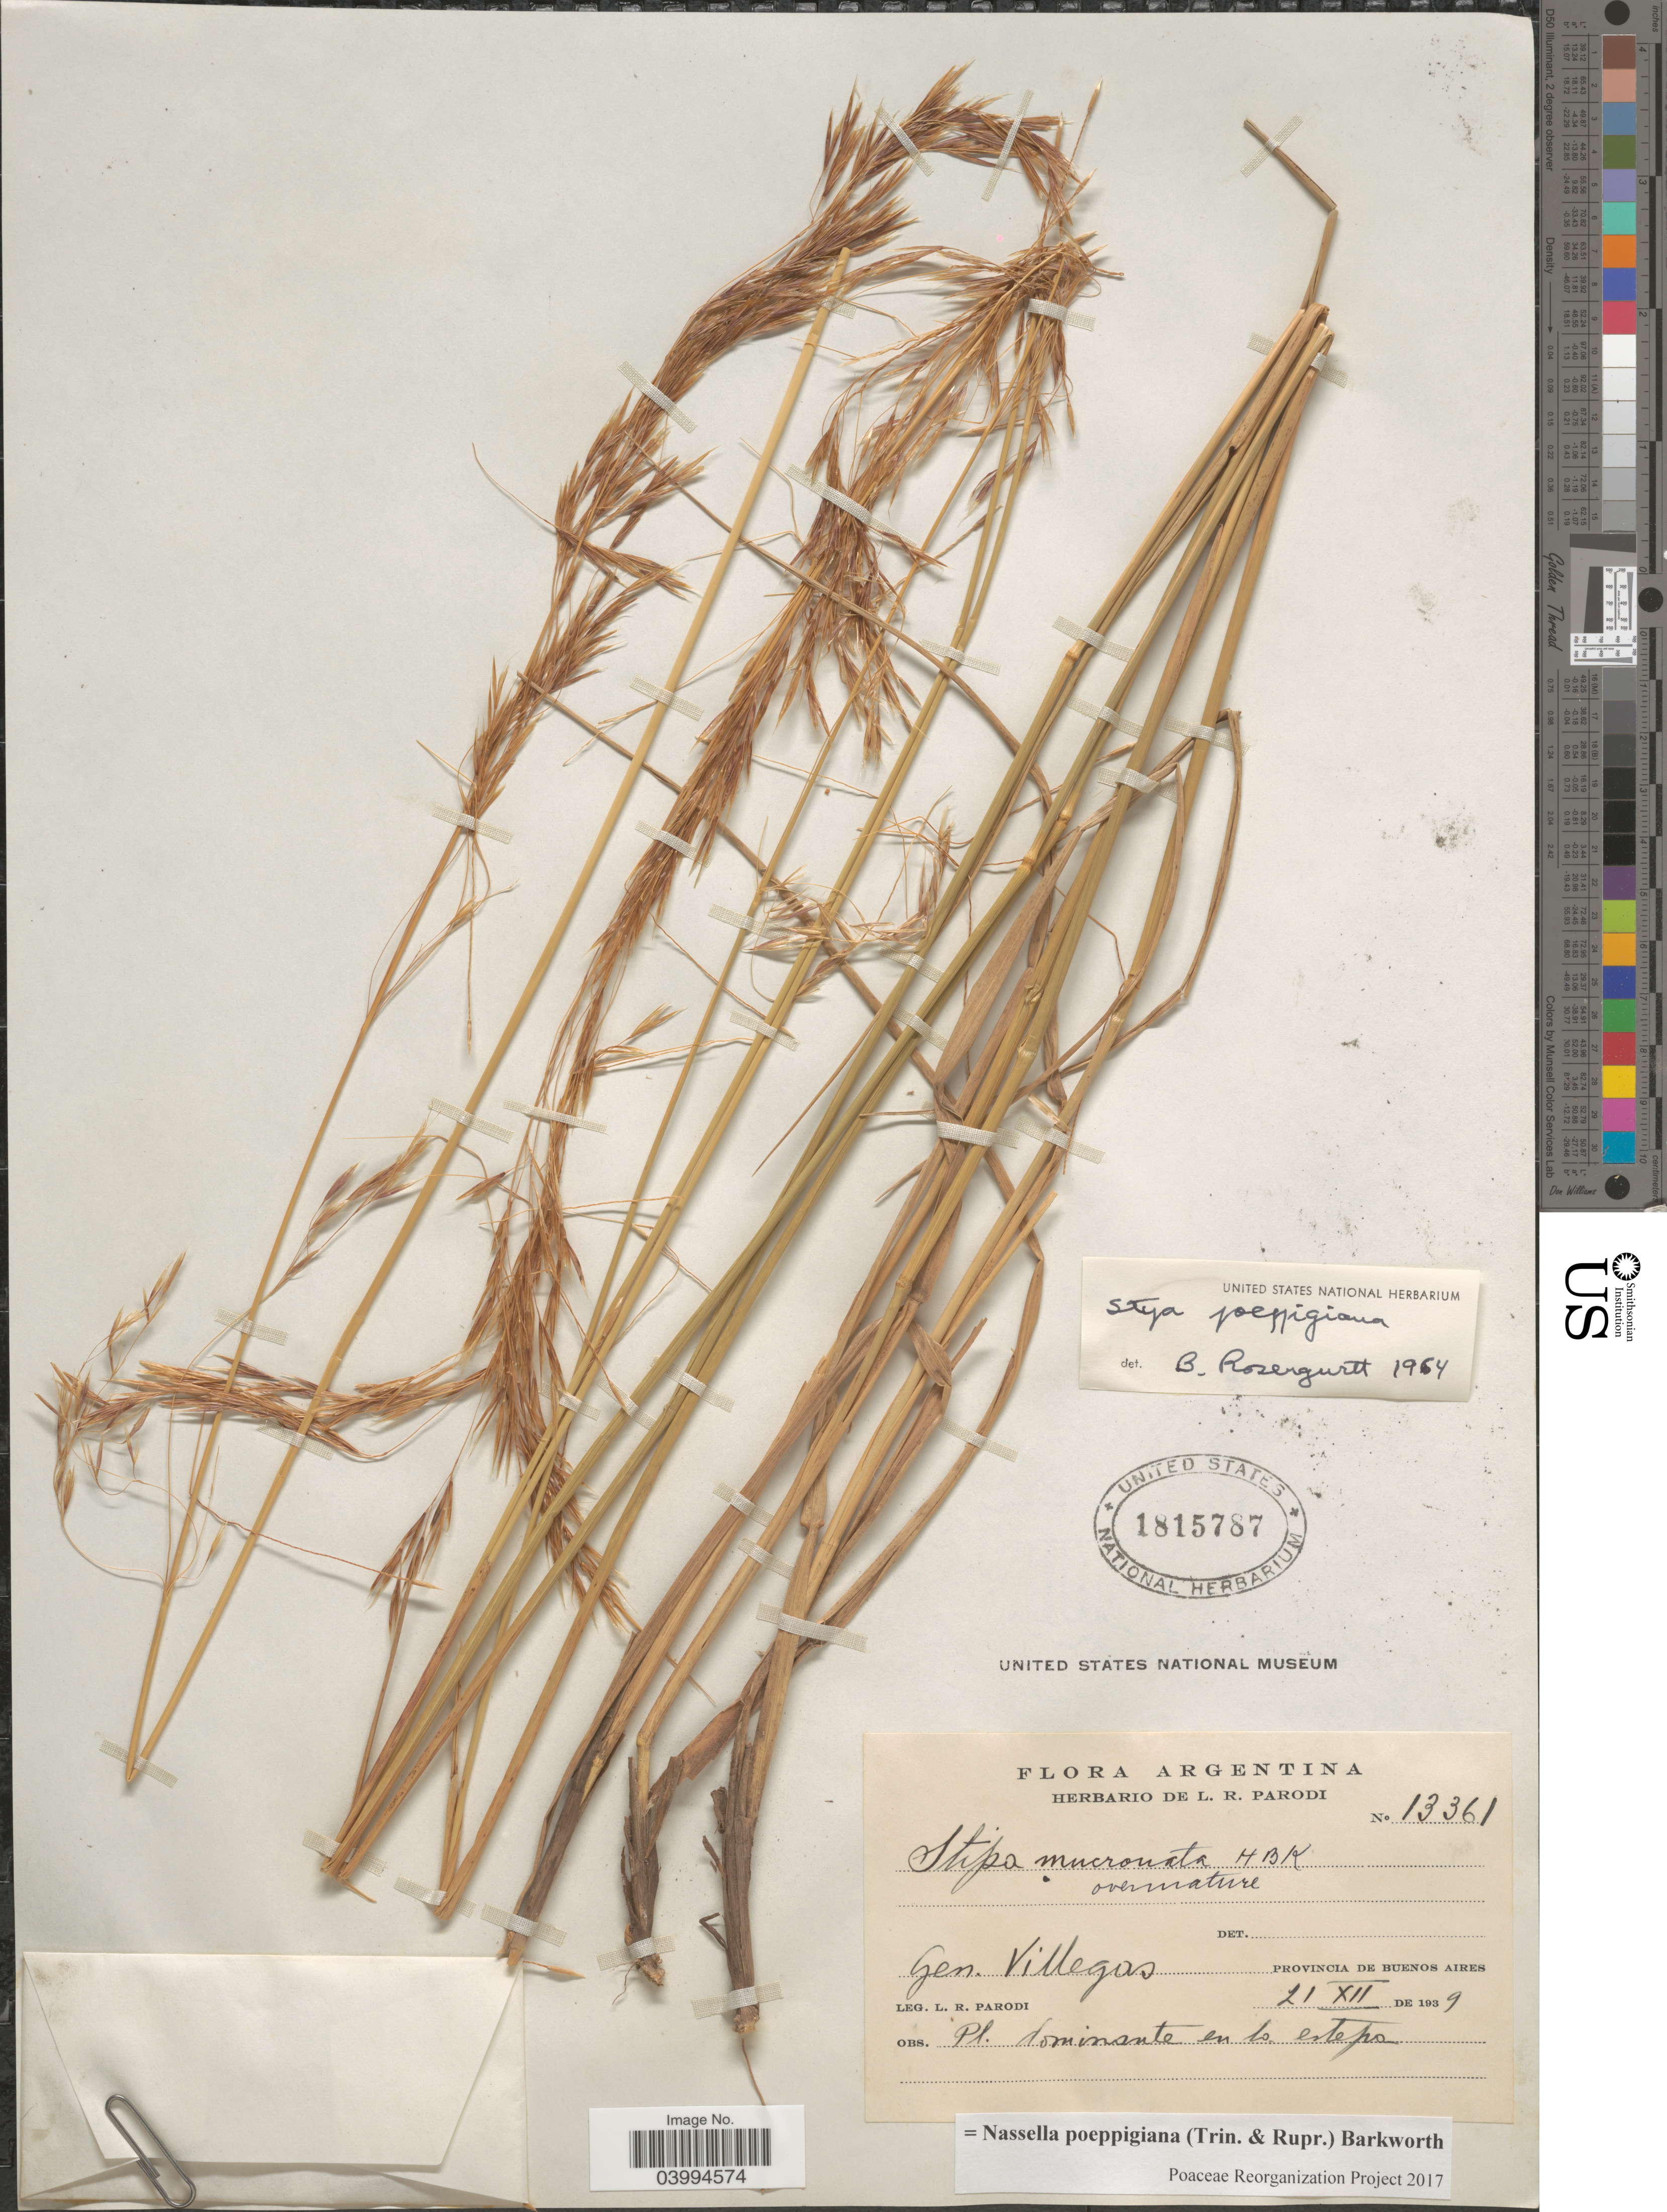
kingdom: Plantae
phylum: Tracheophyta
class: Liliopsida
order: Poales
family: Poaceae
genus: Nassella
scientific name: Nassella poeppigiana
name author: (Trin. & Rupr.) Barkworth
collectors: L. R. Parodi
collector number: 13361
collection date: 1939-12-21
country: Argentina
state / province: Buenos Aires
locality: Gen. Villegas.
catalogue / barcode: US 1815787